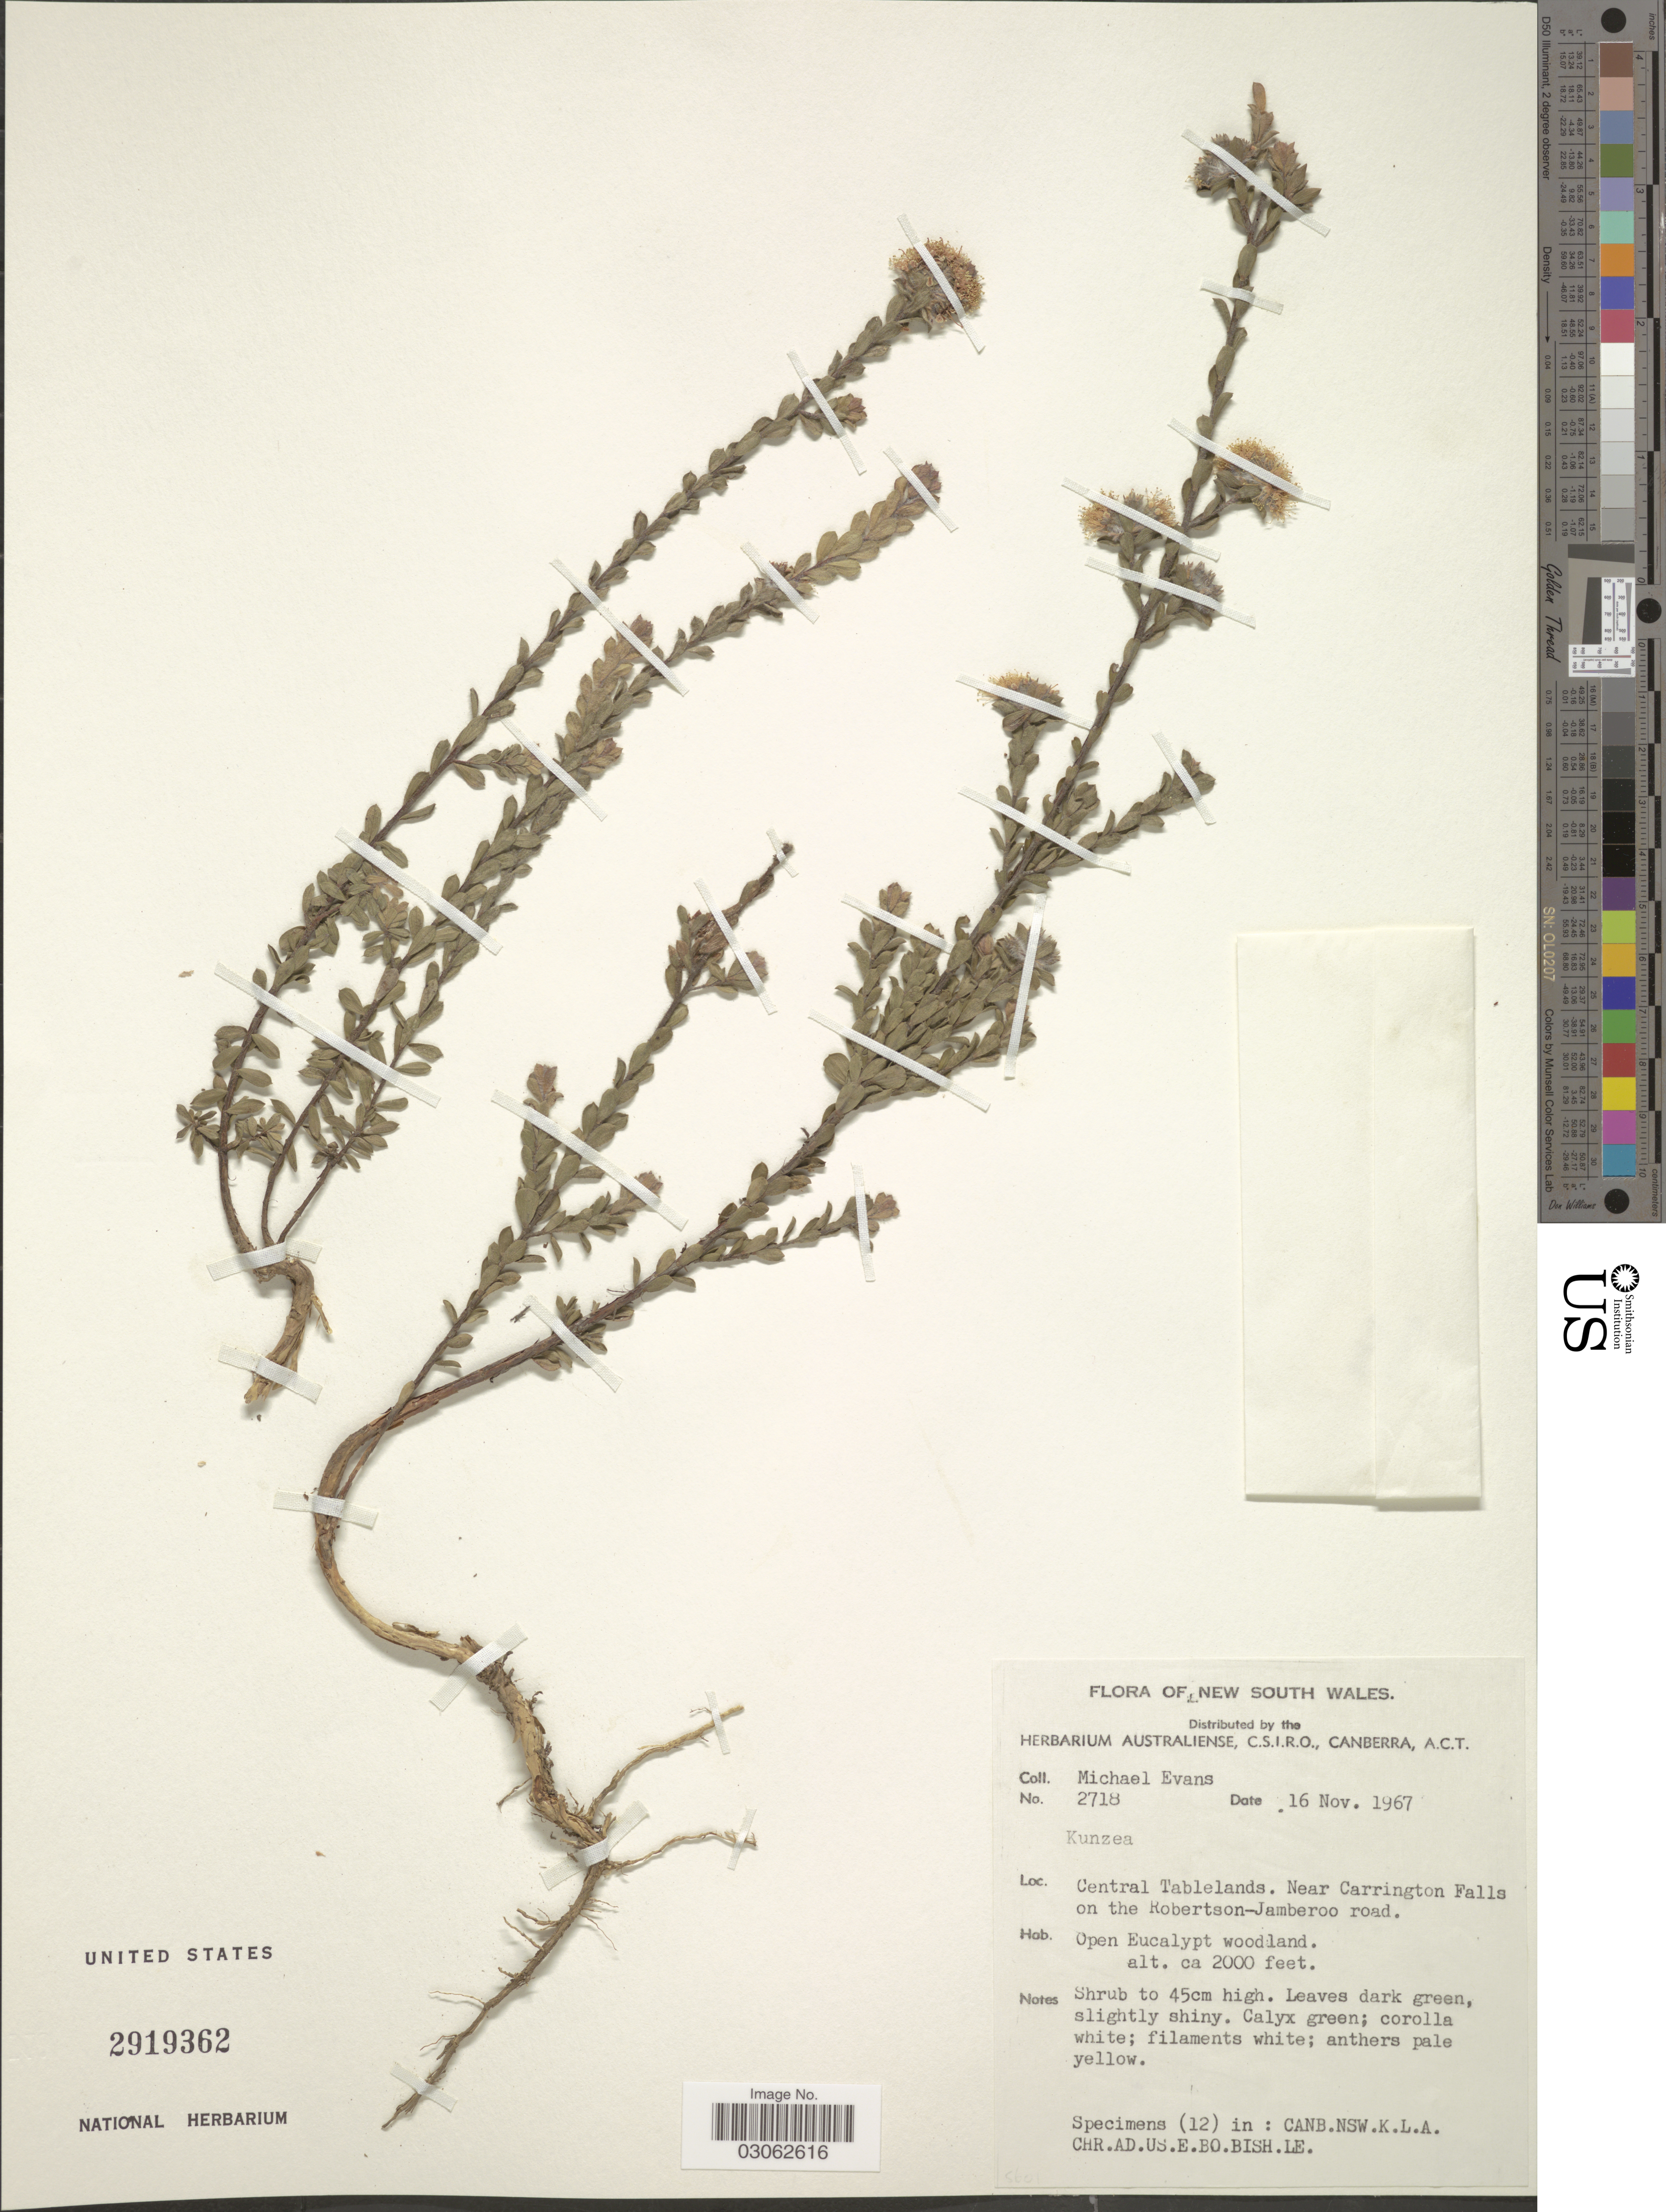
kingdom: Plantae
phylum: Tracheophyta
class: Magnoliopsida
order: Myrtales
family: Myrtaceae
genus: Kunzea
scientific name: Kunzea capitata subsp. capitata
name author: (Sm.) Heynh.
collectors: M. Evans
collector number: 2718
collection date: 1967-11-16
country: Australia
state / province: New South Wales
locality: Central Tablelands. Near Carrington Falls on the Robertson-Jamberoo road.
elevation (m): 610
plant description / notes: Cited by H.R. Toelken, J. Adelaide Bot. Gard. 29: 106. 2016.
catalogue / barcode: US 2919362